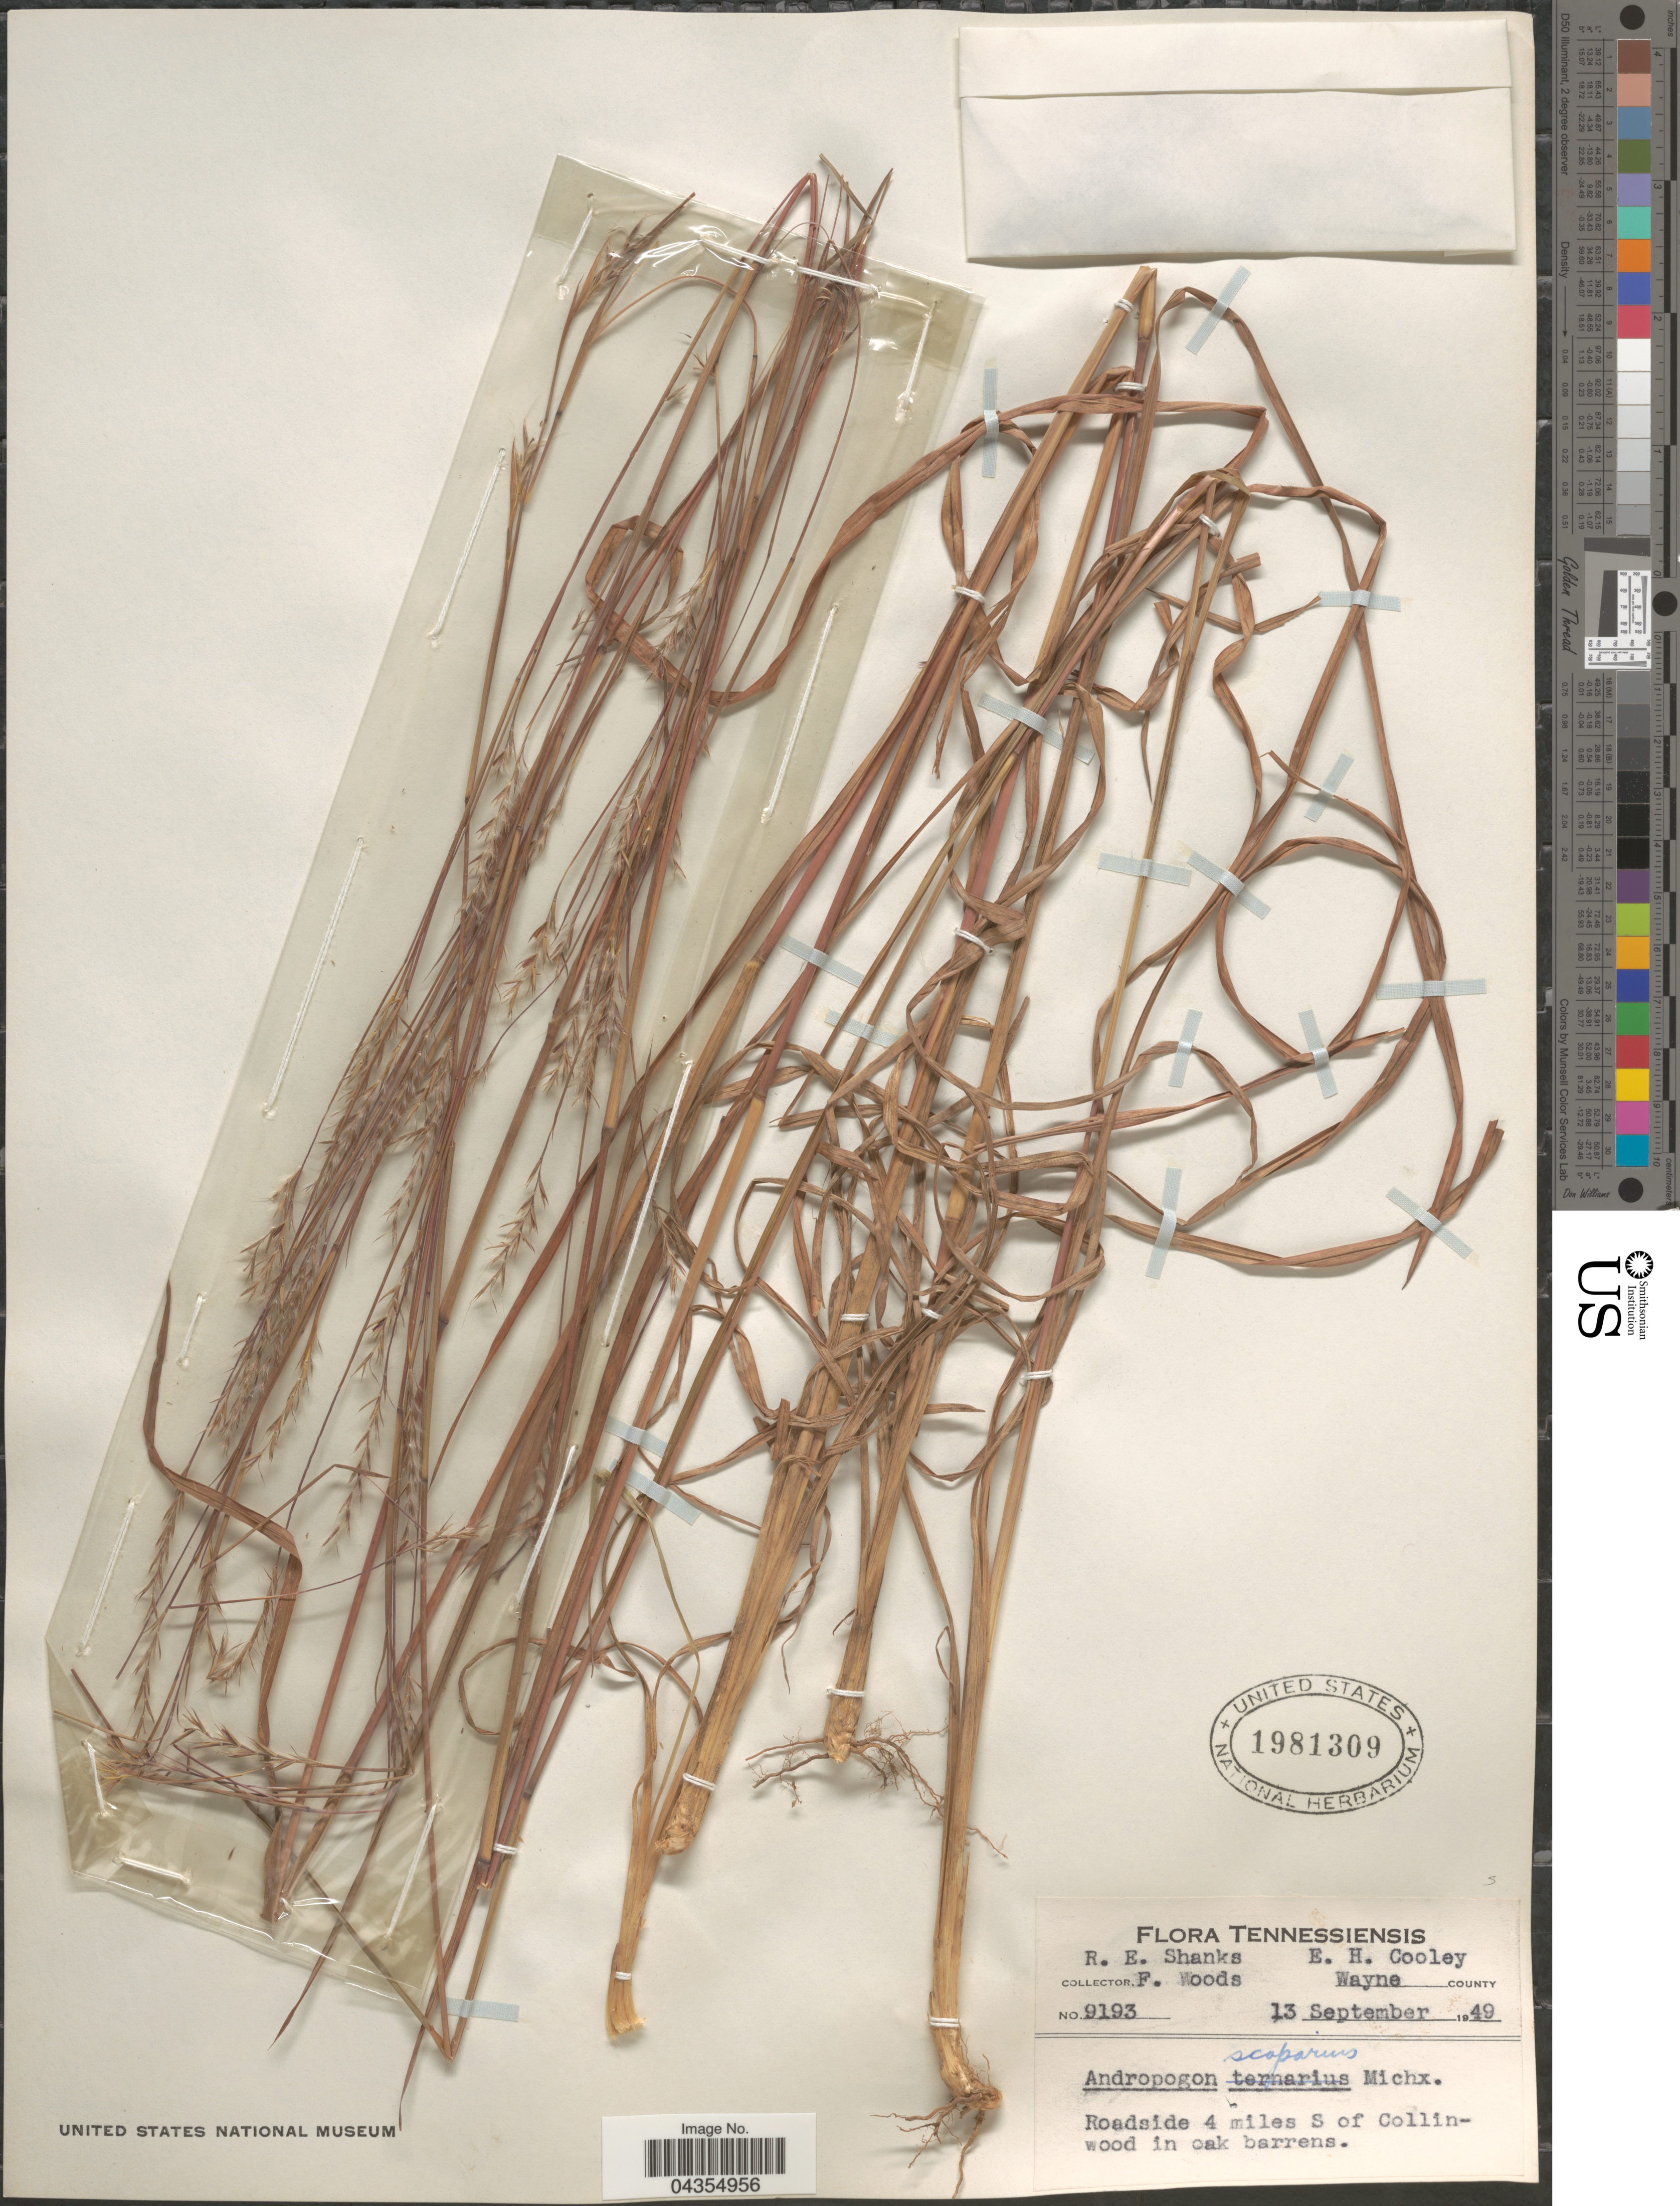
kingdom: Plantae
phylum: Tracheophyta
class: Liliopsida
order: Poales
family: Poaceae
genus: Schizachyrium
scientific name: Schizachyrium sanguineum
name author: (Retz.) Alston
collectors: R. Shanks, E. H. Cooley & F. Woods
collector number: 9193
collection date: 1949-09-13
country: United States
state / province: Tennessee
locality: Wayne County. Roadside 4 miles S of Collinwood in oak barrens.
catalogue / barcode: US 1981309